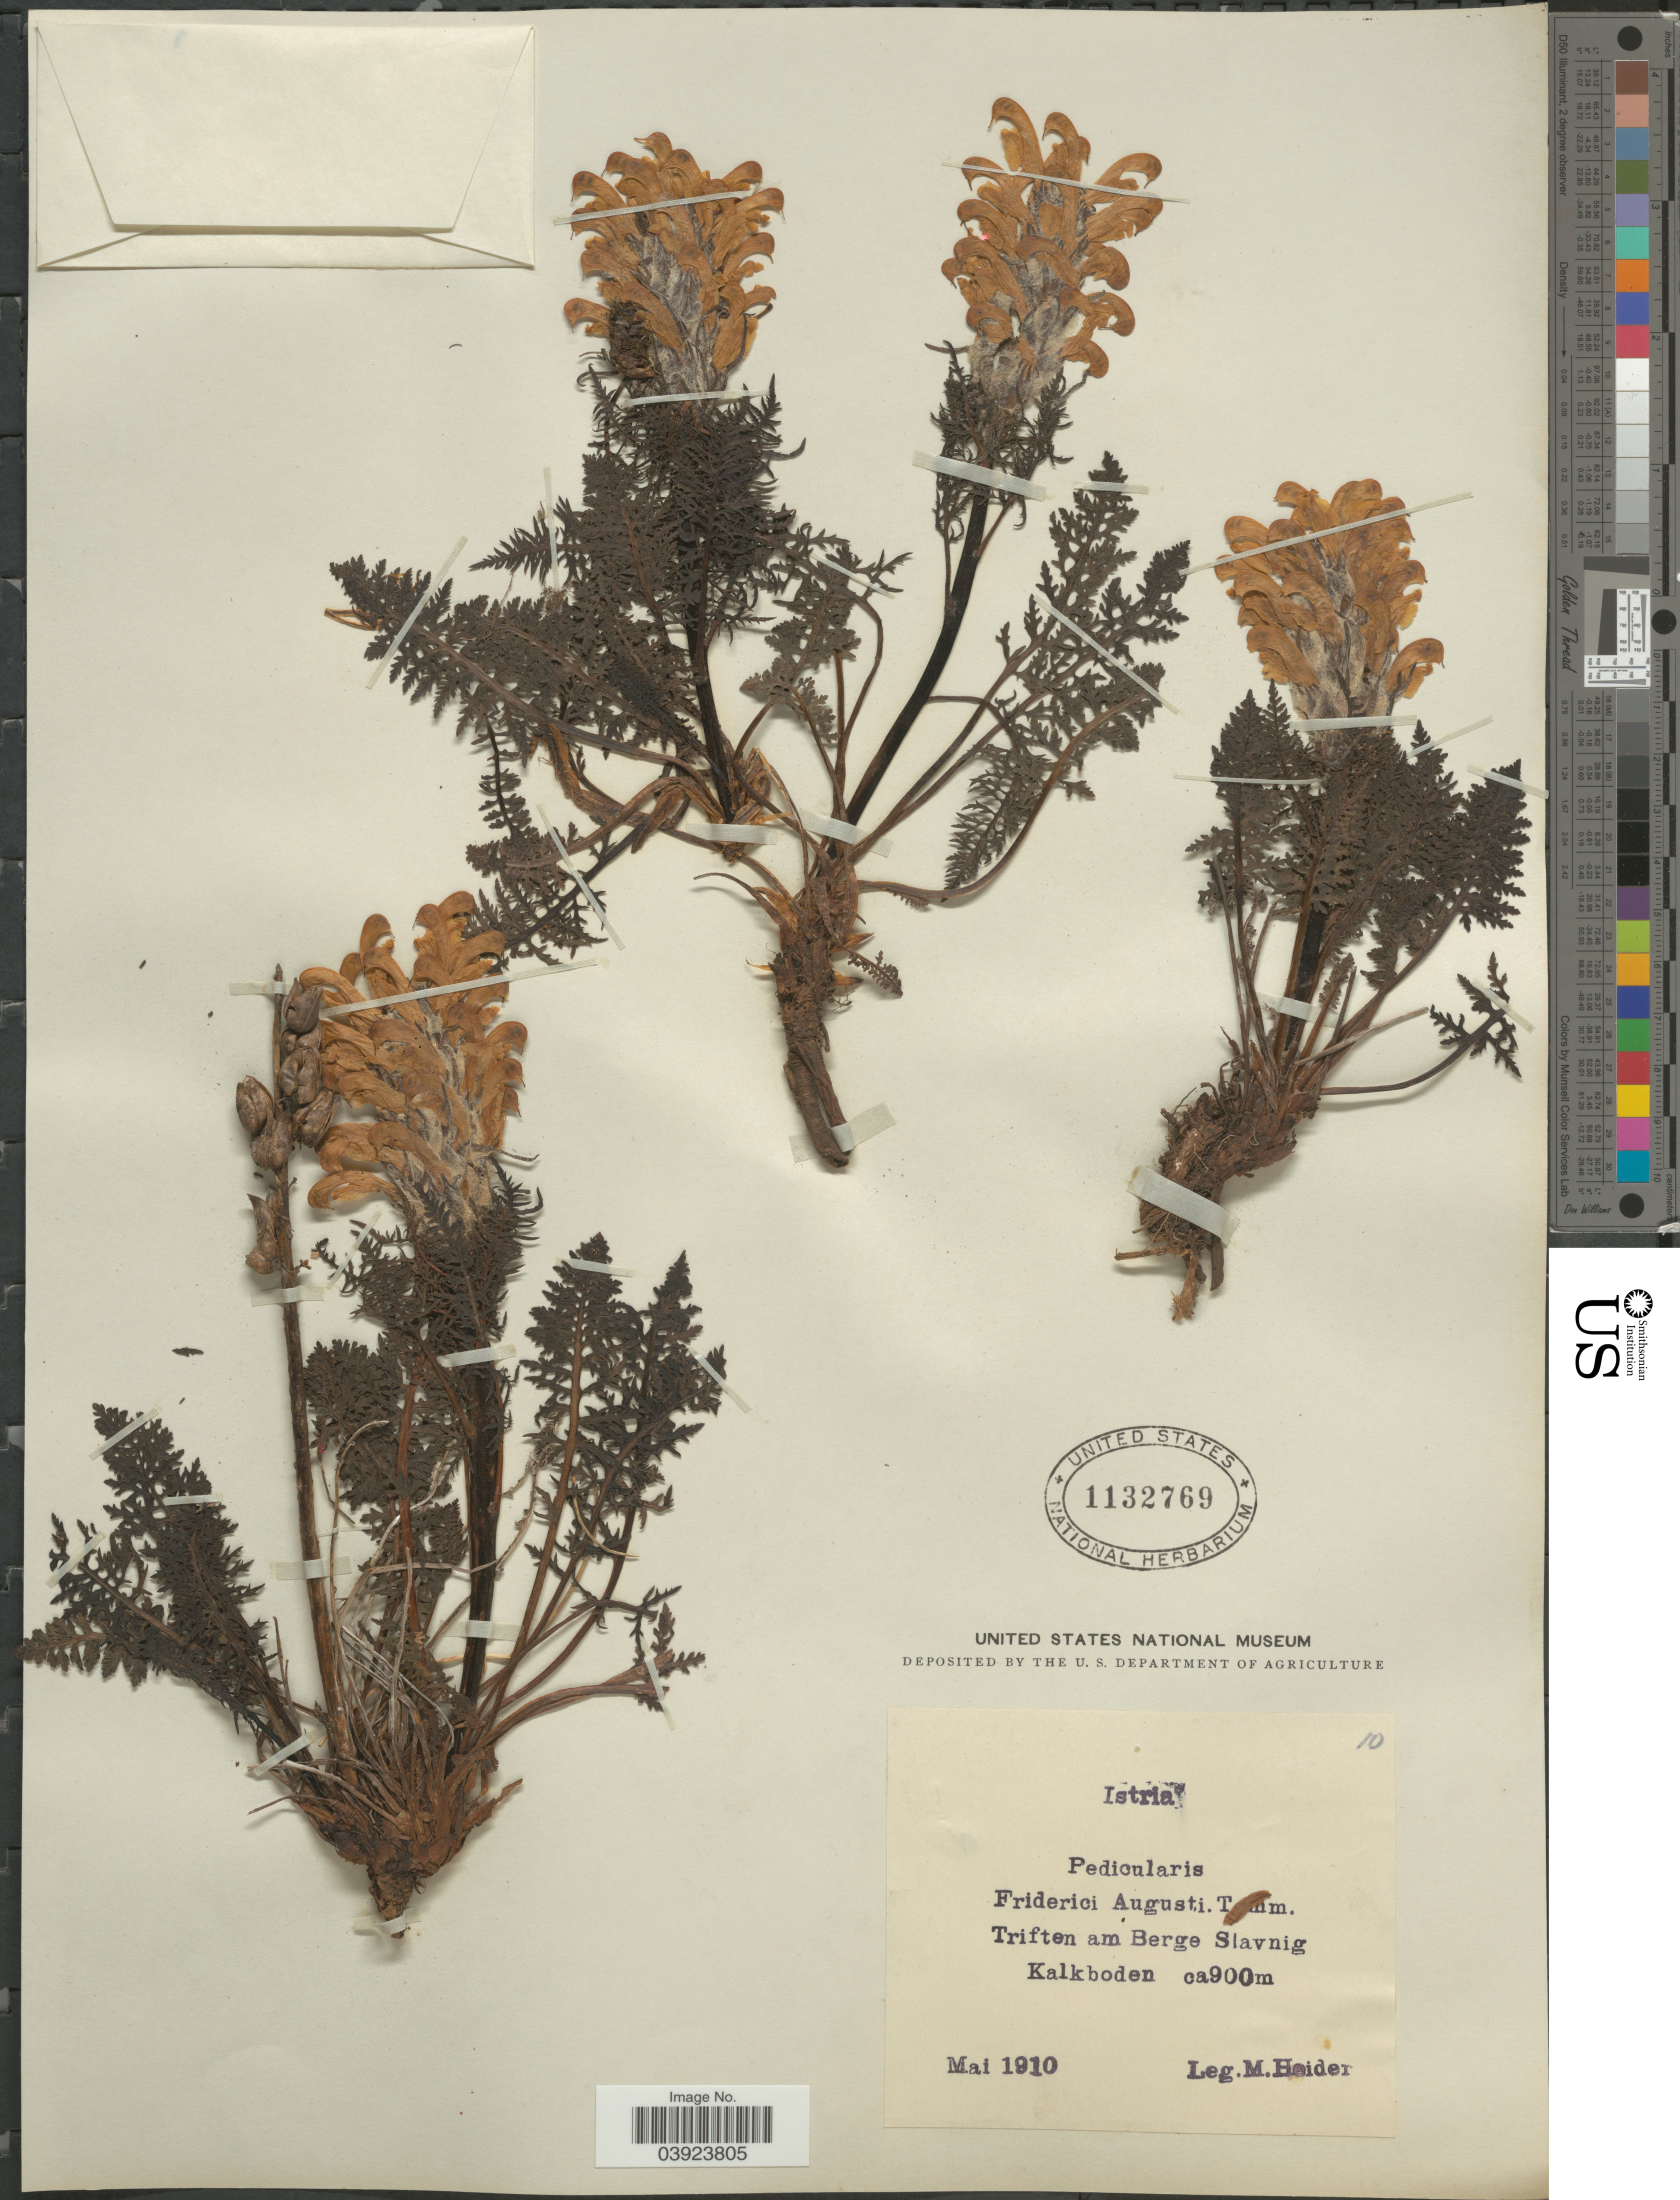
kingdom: Plantae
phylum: Tracheophyta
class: Magnoliopsida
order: Lamiales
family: Orobanchaceae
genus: Pedicularis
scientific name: Pedicularis friderici-augusti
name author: Tomm.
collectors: M. Heider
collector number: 10?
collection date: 1910-05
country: Croatia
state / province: Istria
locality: Triften am Berge Slavnig. Kalkboden.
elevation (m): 900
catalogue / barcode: US 1132769